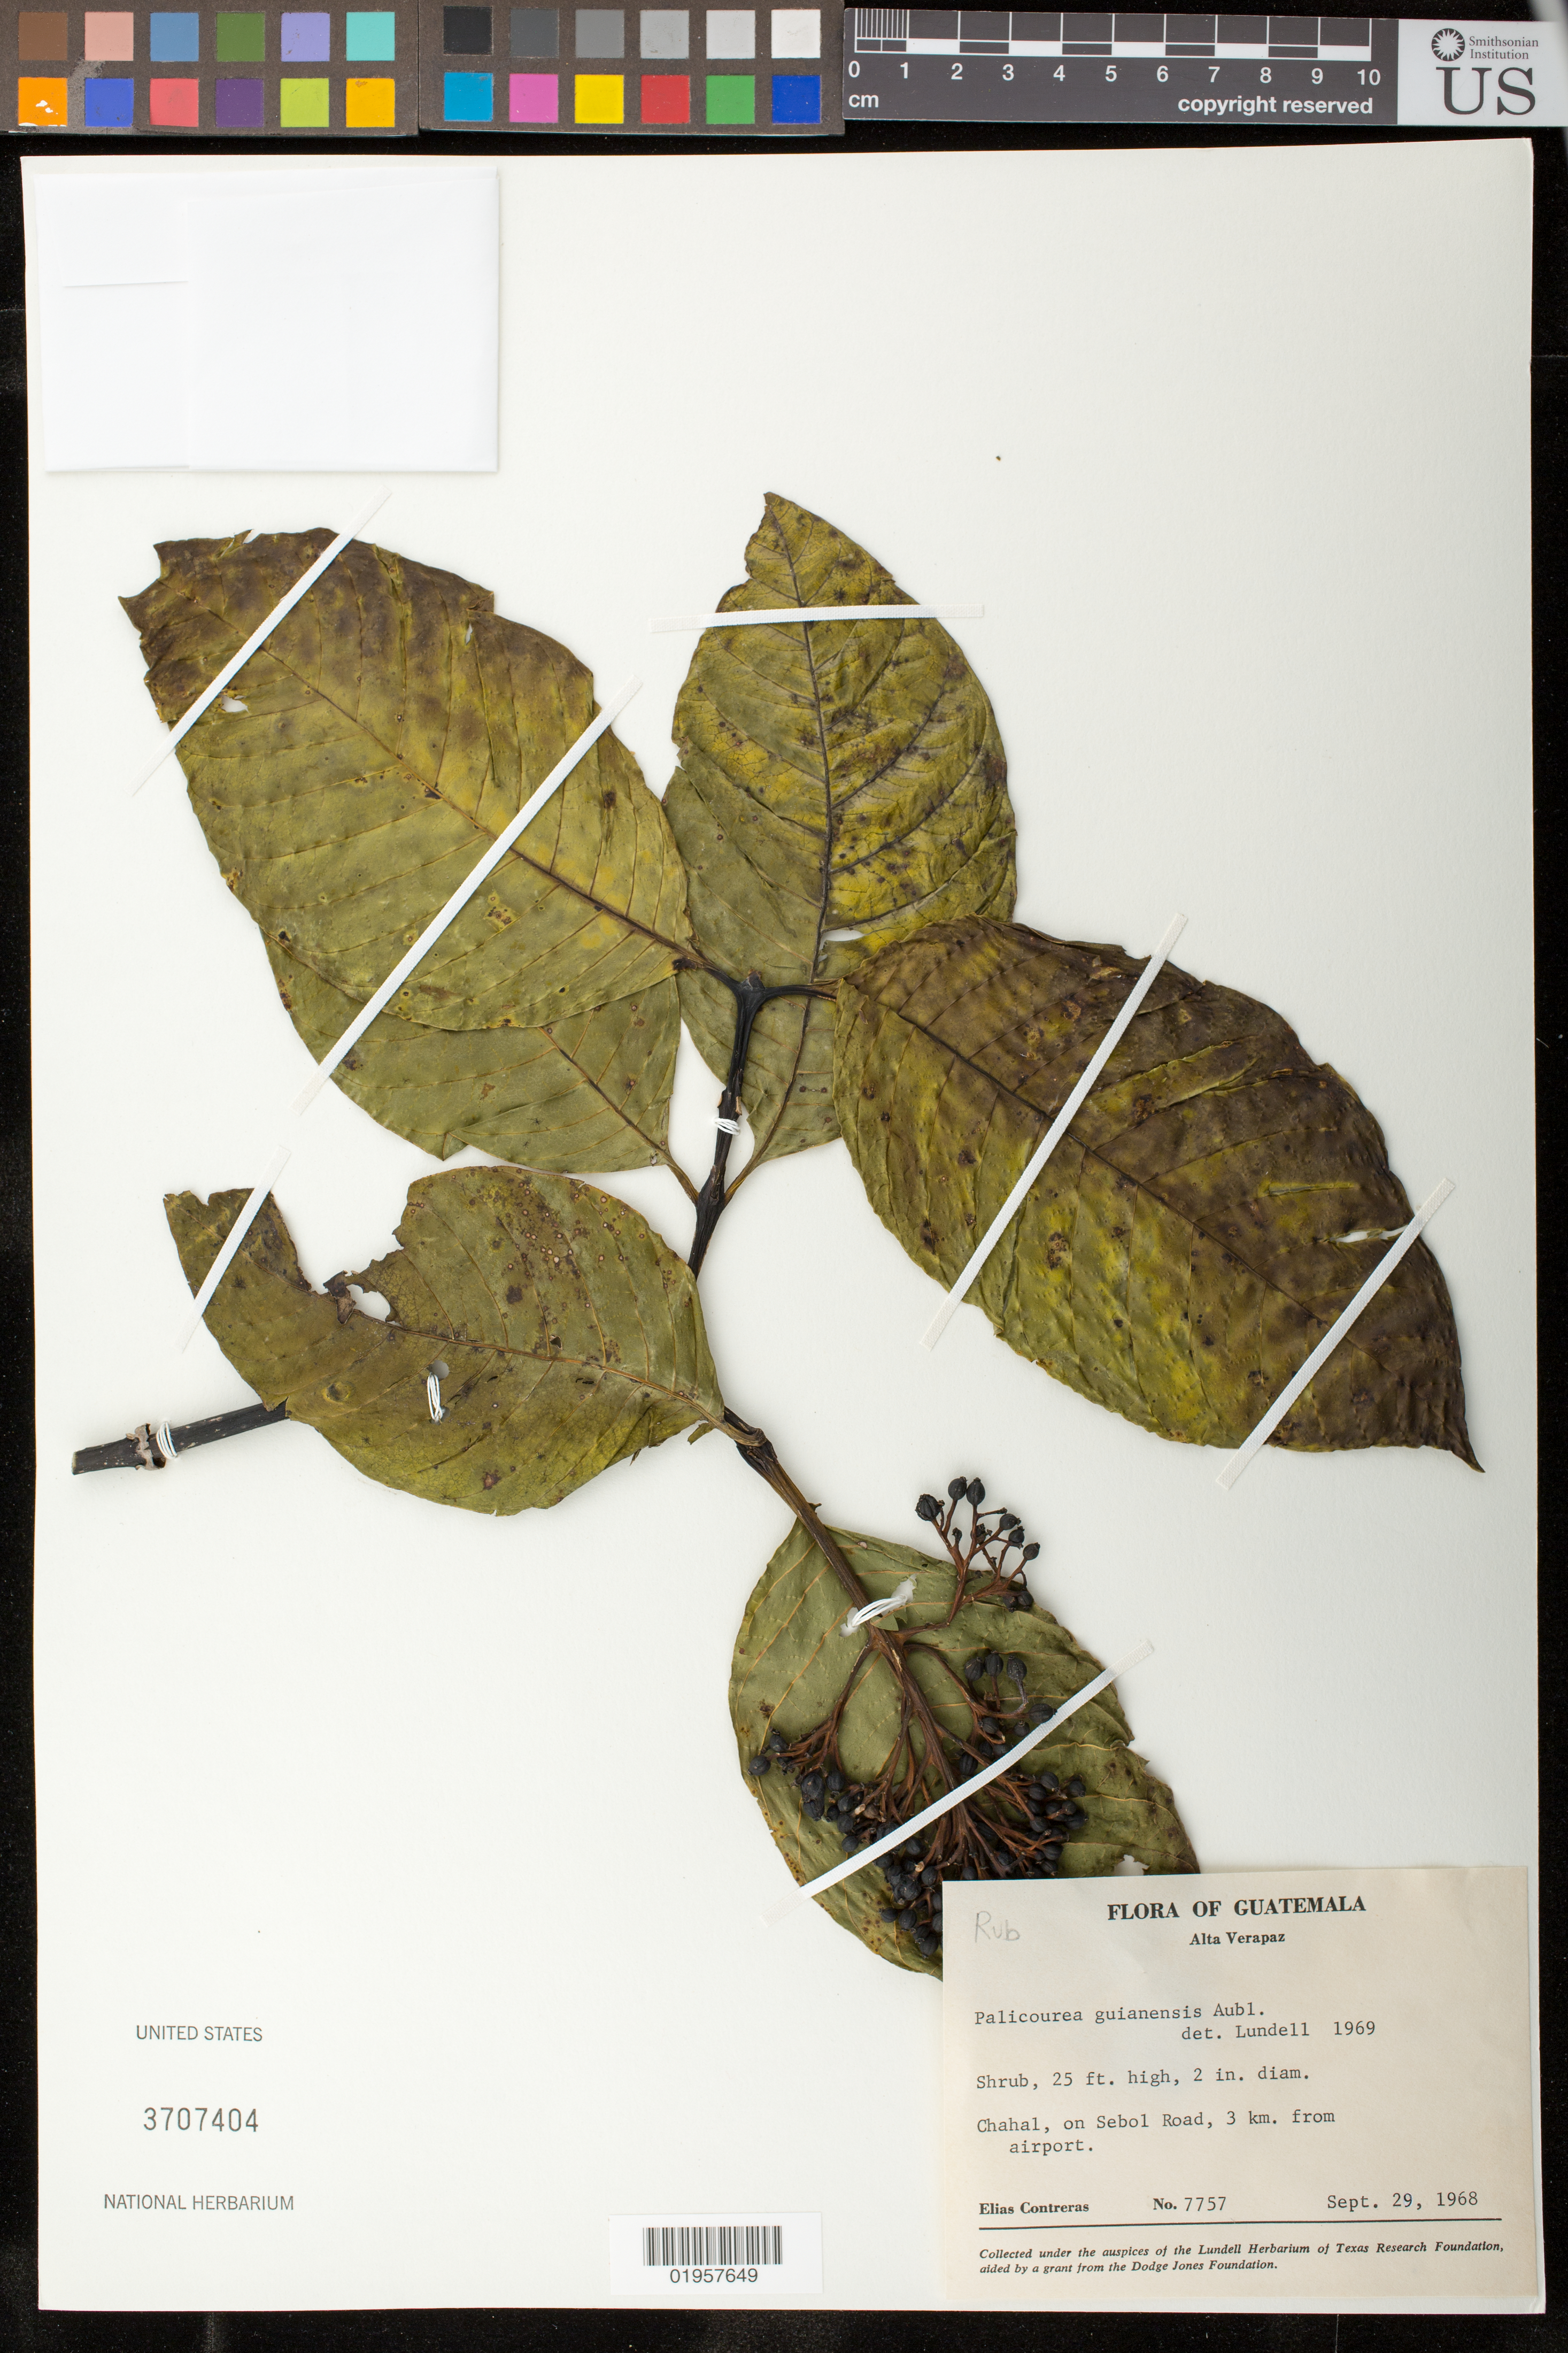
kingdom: Plantae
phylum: Tracheophyta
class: Magnoliopsida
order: Gentianales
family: Rubiaceae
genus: Palicourea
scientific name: Palicourea guianensis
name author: Aubl.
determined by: Lundell, C. L.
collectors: E. Contreras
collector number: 7757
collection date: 1968-09-29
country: Guatemala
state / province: Alta Verapaz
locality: Chahal, on Sebol Road, 3 km from airport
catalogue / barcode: US 3707404